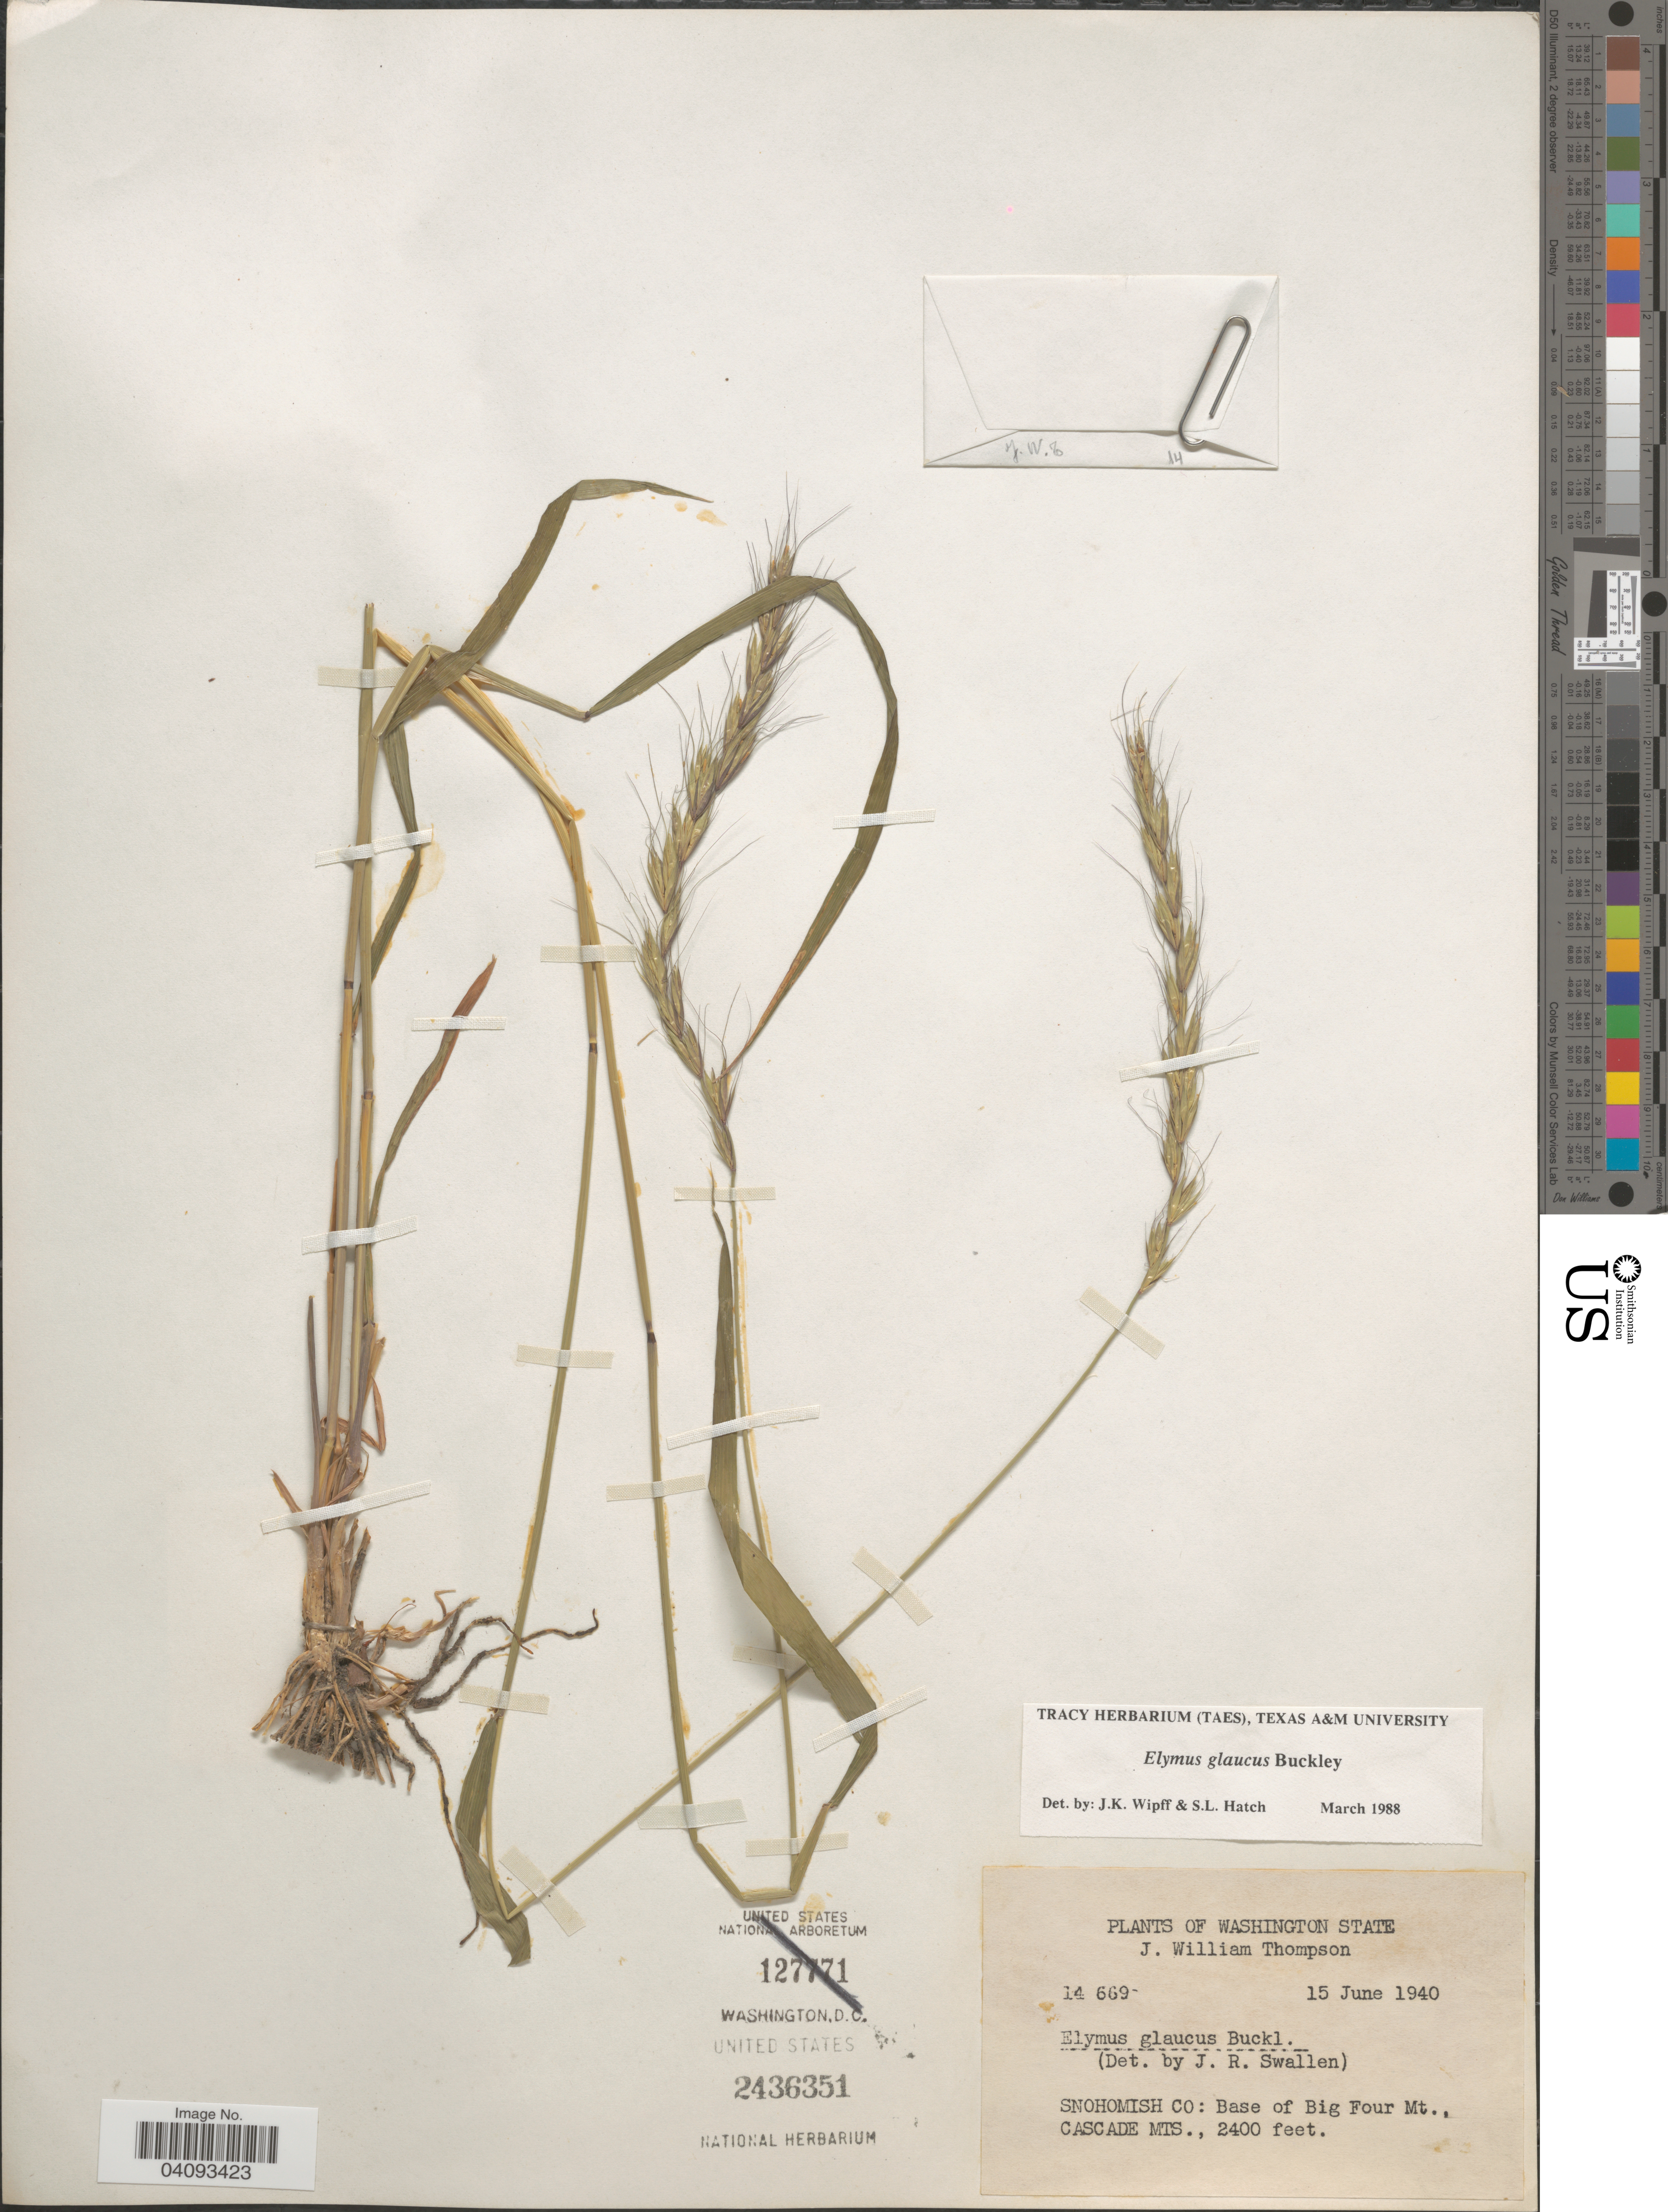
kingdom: Plantae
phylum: Tracheophyta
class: Liliopsida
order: Poales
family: Poaceae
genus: Elymus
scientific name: Elymus glaucus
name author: Buckley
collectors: J. Thompson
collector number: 14669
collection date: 1940-06-15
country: United States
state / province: Washington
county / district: Snohomish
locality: Snohomish Co: Base of Big Four Mt., Cascade Mts.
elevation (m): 732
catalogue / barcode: US 2436351